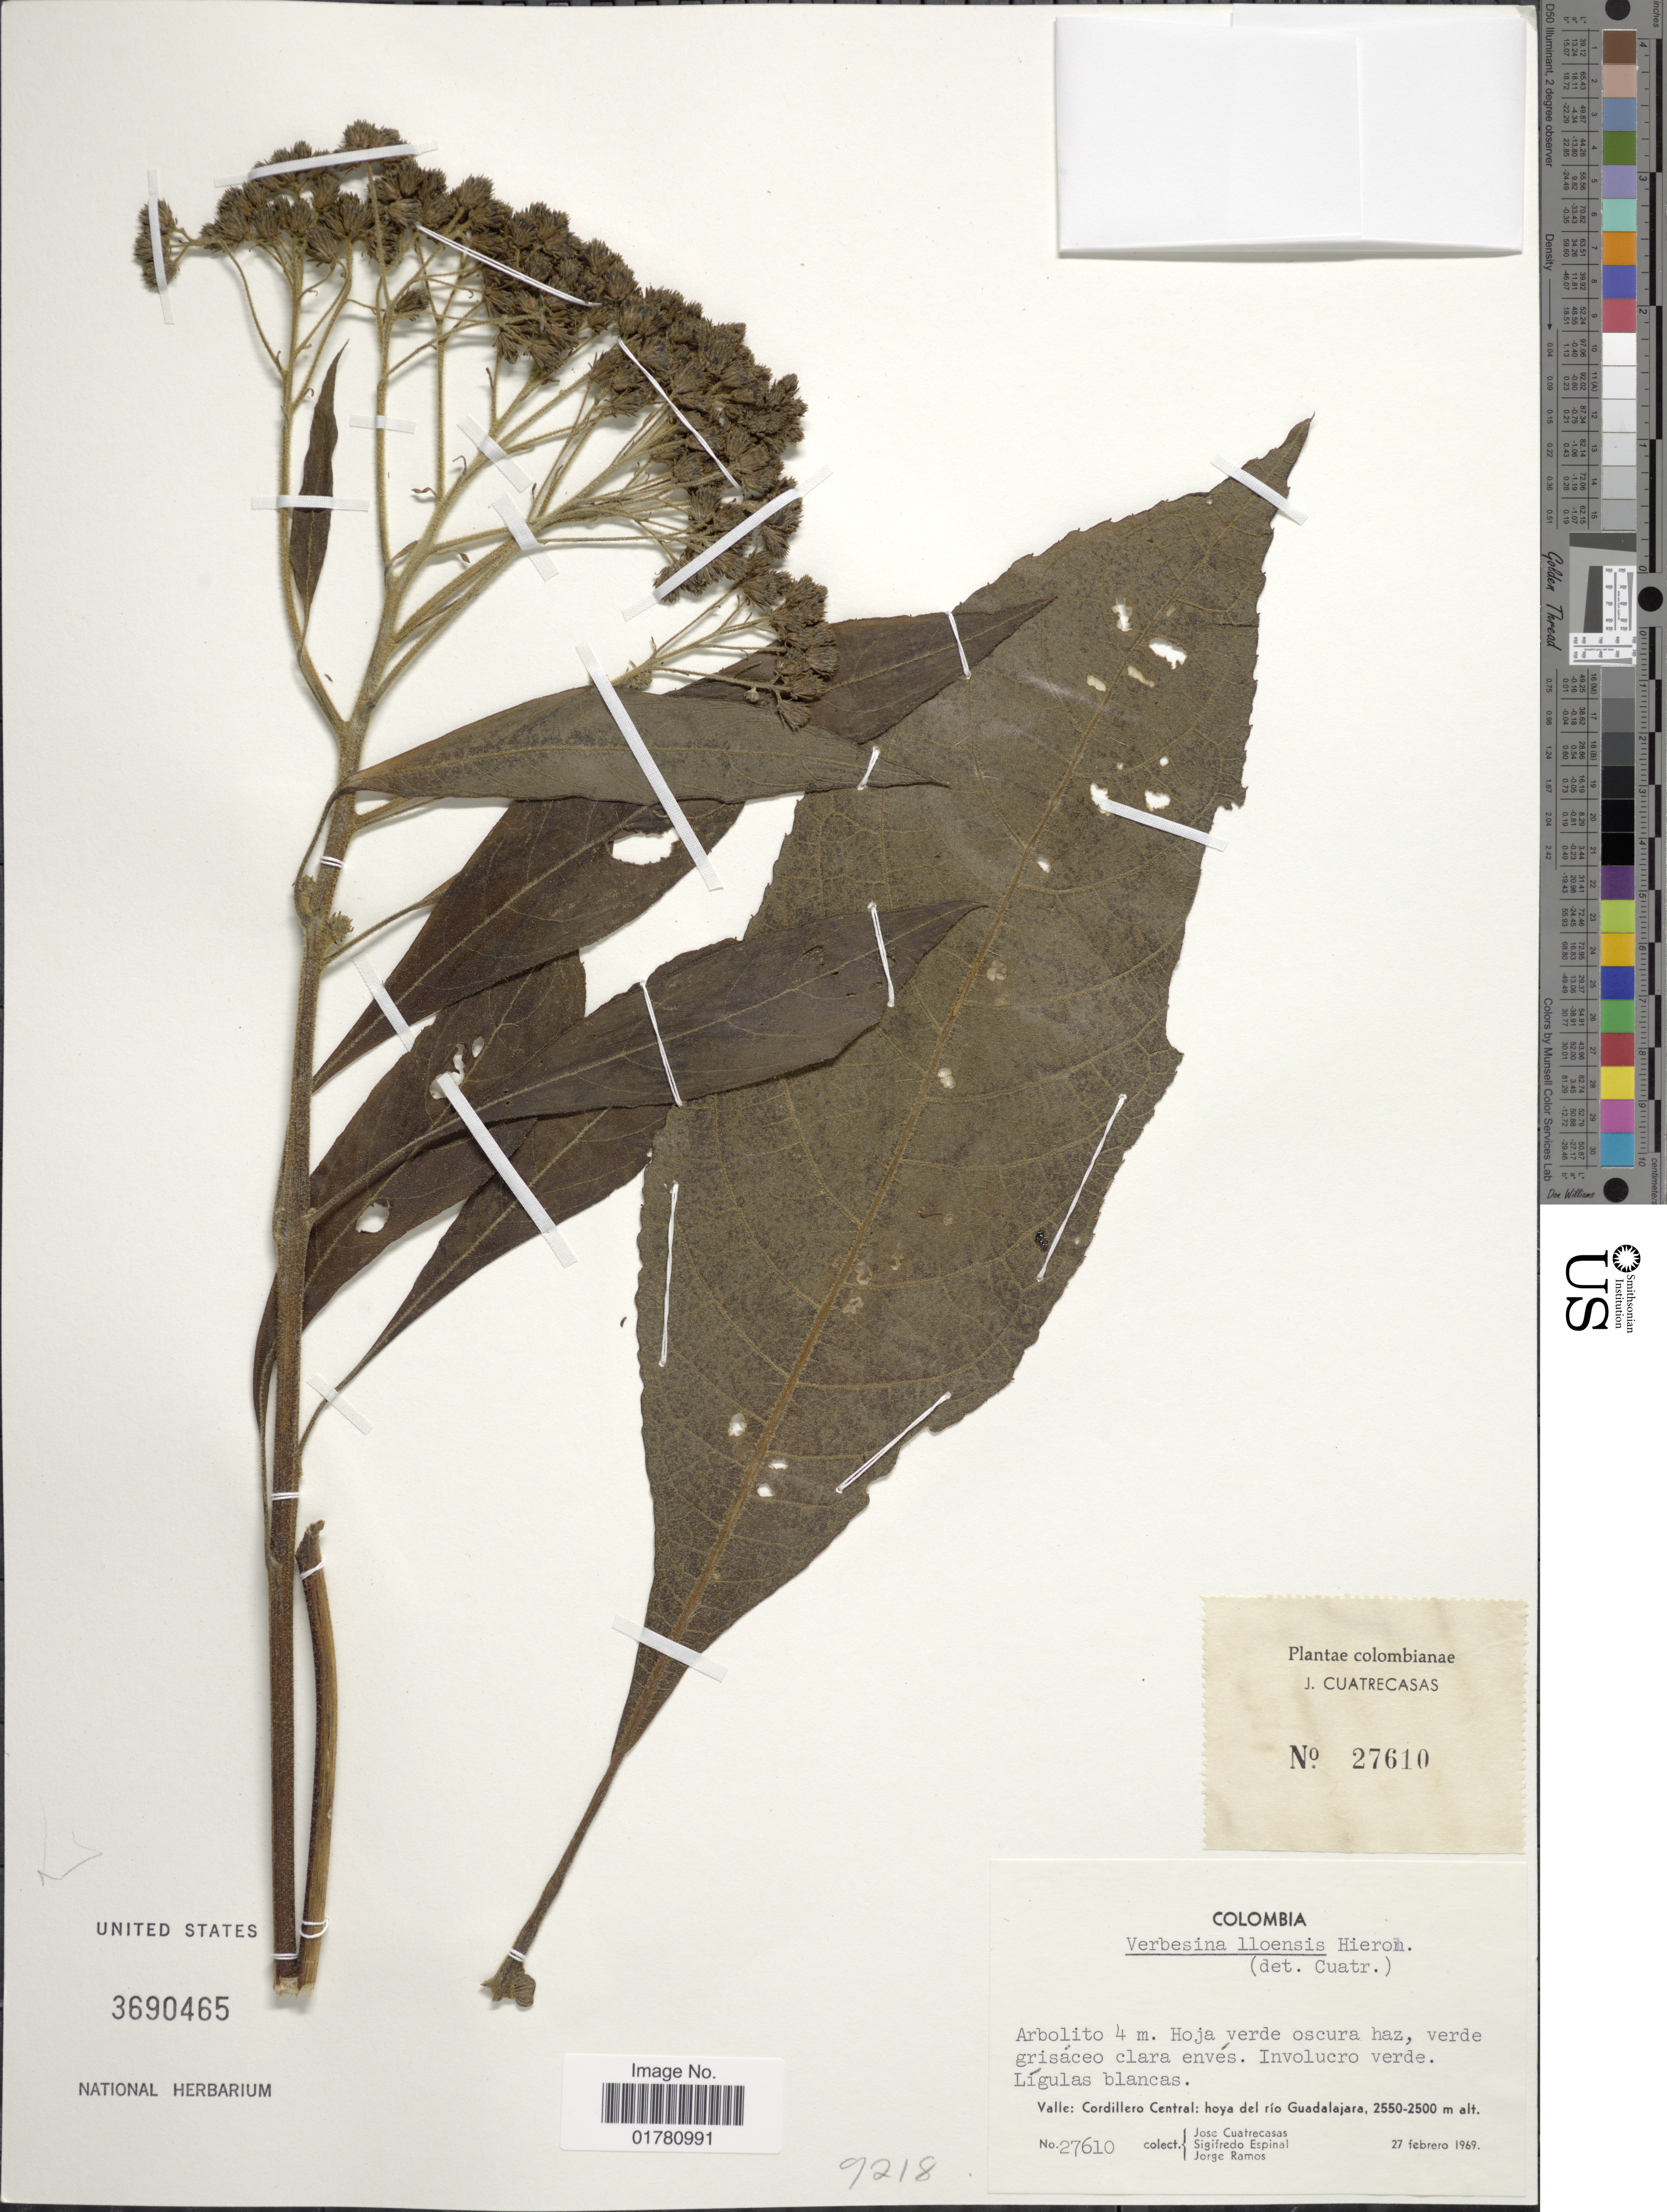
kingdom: Plantae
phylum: Tracheophyta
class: Magnoliopsida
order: Asterales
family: Asteraceae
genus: Verbesina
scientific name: Verbesina lloensis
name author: Hieron.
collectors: J. Cuatrecasas, S. T. Espinal & J. Ramos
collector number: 27610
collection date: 1969-02-27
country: Colombia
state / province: Valle del Cauca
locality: Valle, Cordillera Central: hoya del río Guadalajara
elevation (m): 2500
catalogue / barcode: US 3690465